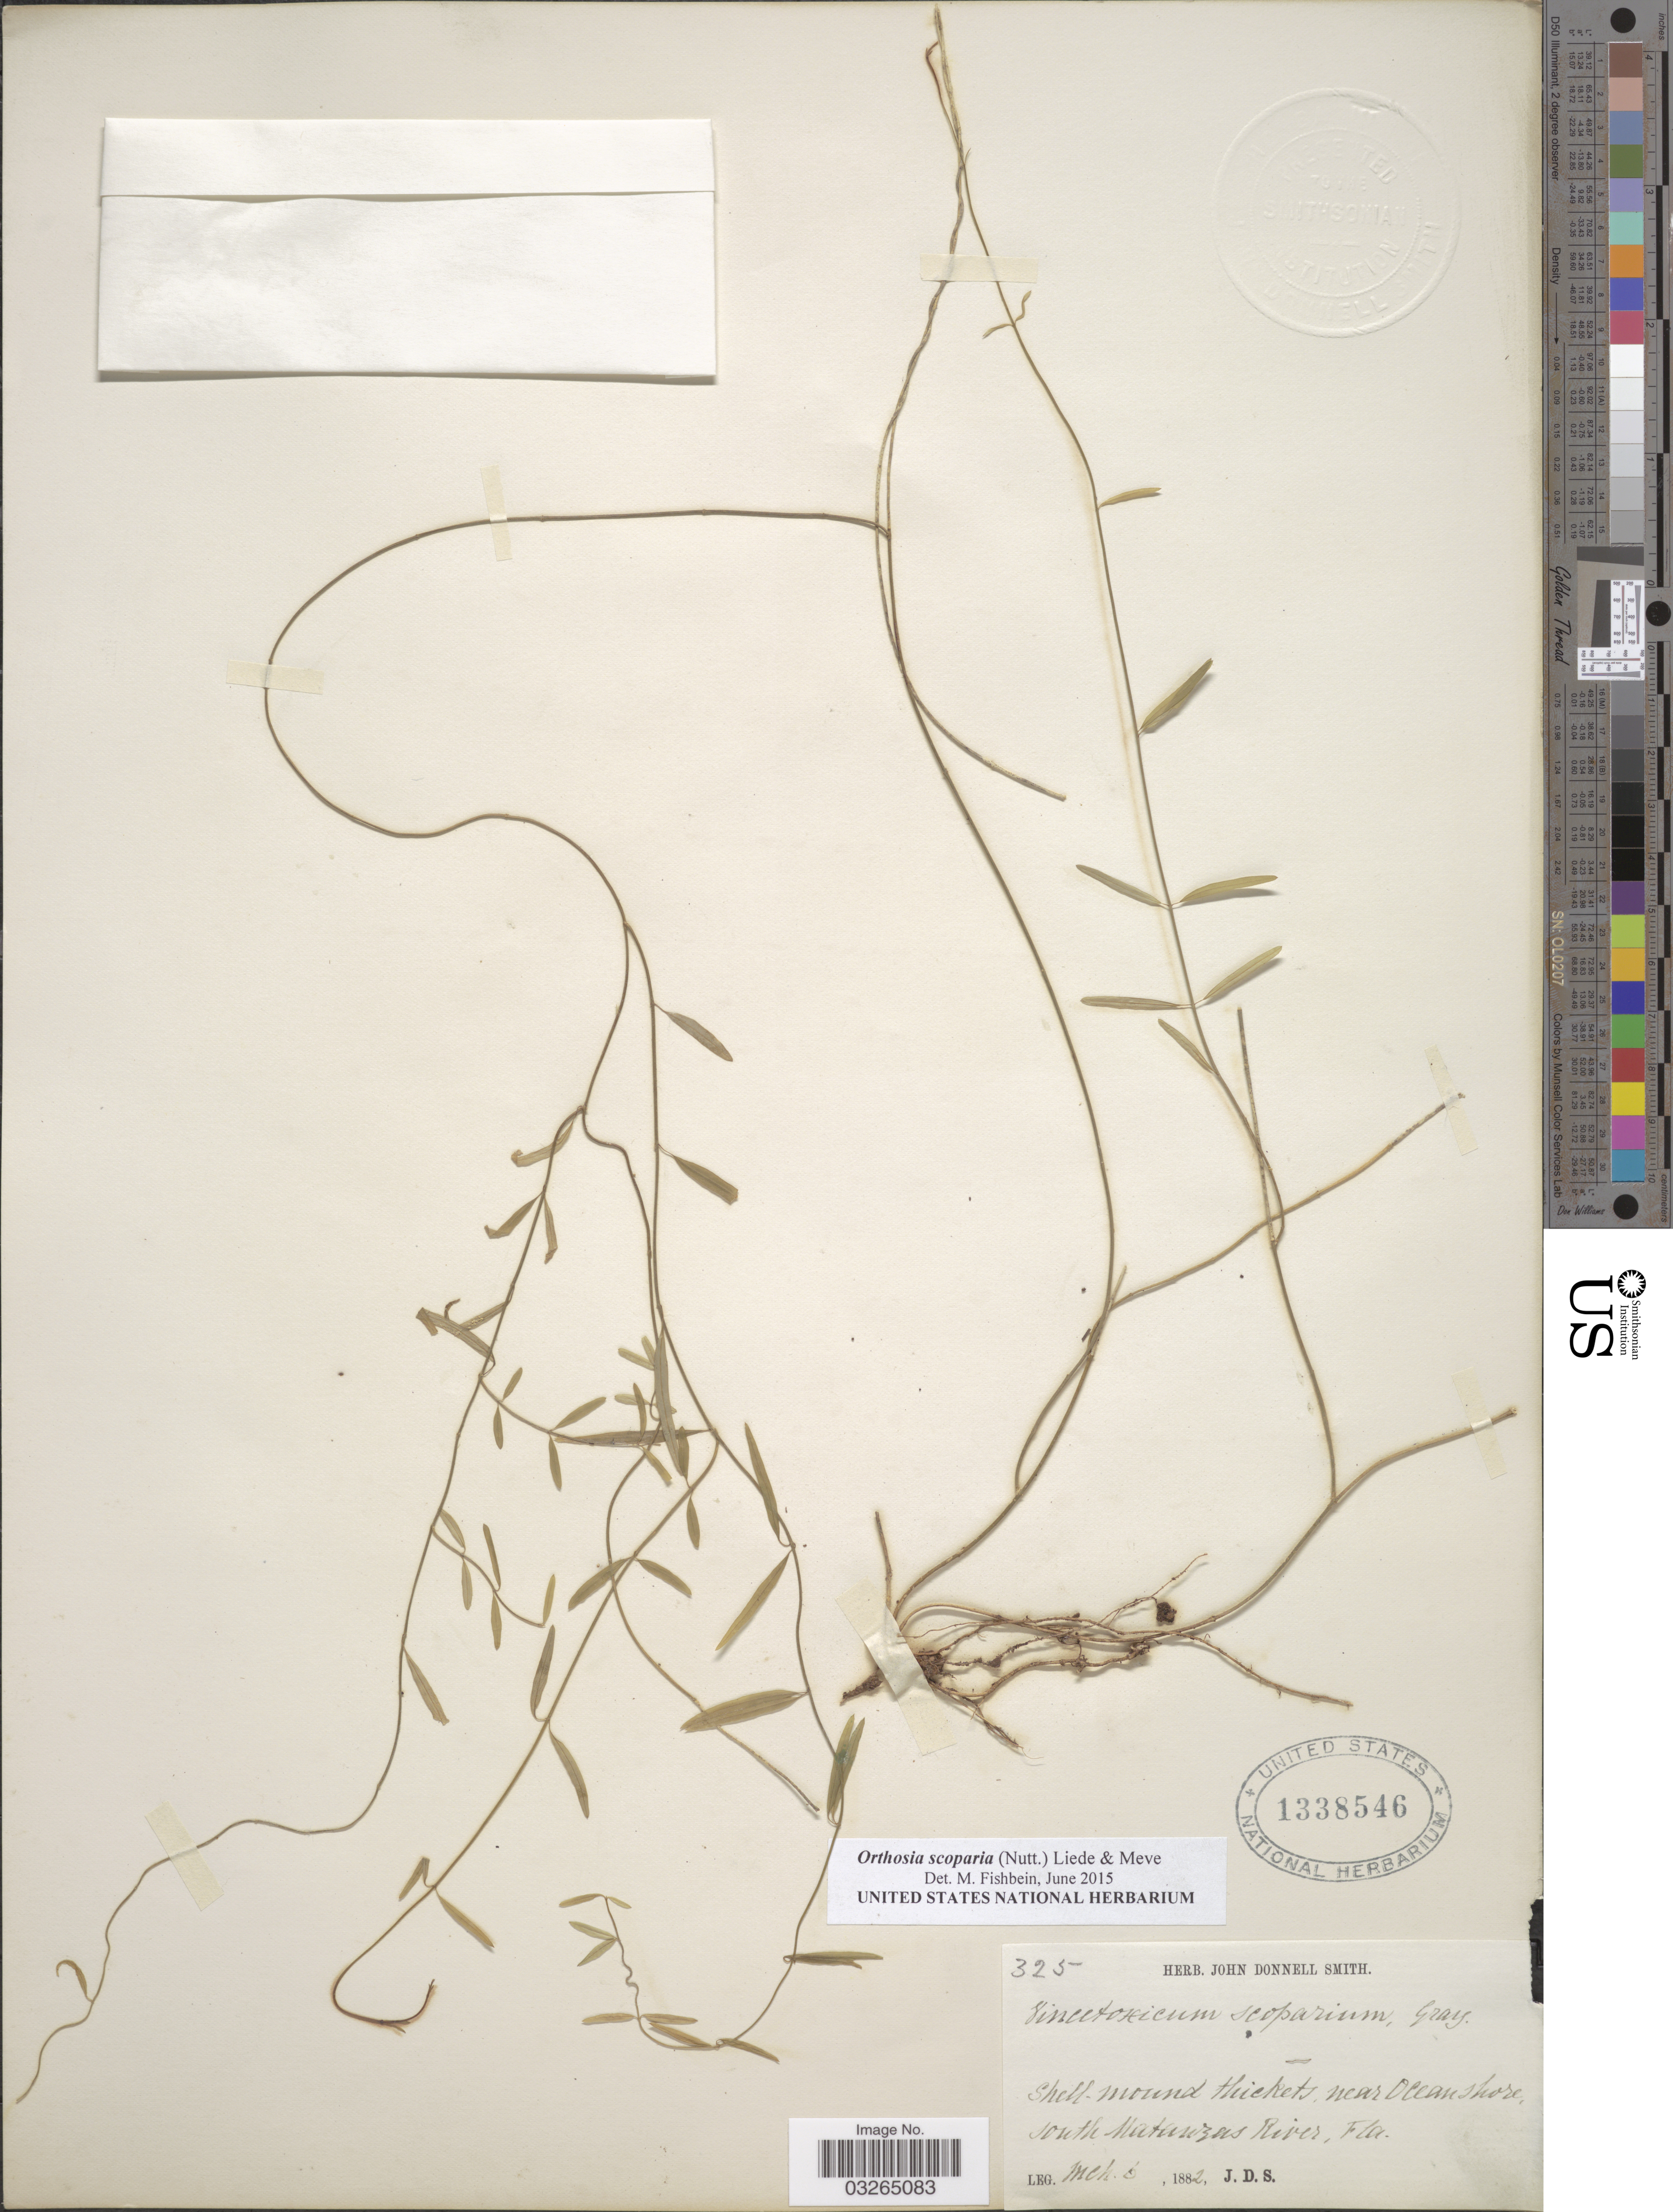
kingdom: Plantae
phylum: Tracheophyta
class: Magnoliopsida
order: Gentianales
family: Apocynaceae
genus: Orthosia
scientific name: Orthosia scoparia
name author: (Nutt.) Liede & Meve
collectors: J. Donnell Smith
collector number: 325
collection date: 1882-03-06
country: United States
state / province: Florida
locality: Shell-mound thicket near Ocean shore, south Matanzas River, Fla.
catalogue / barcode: US 1338546